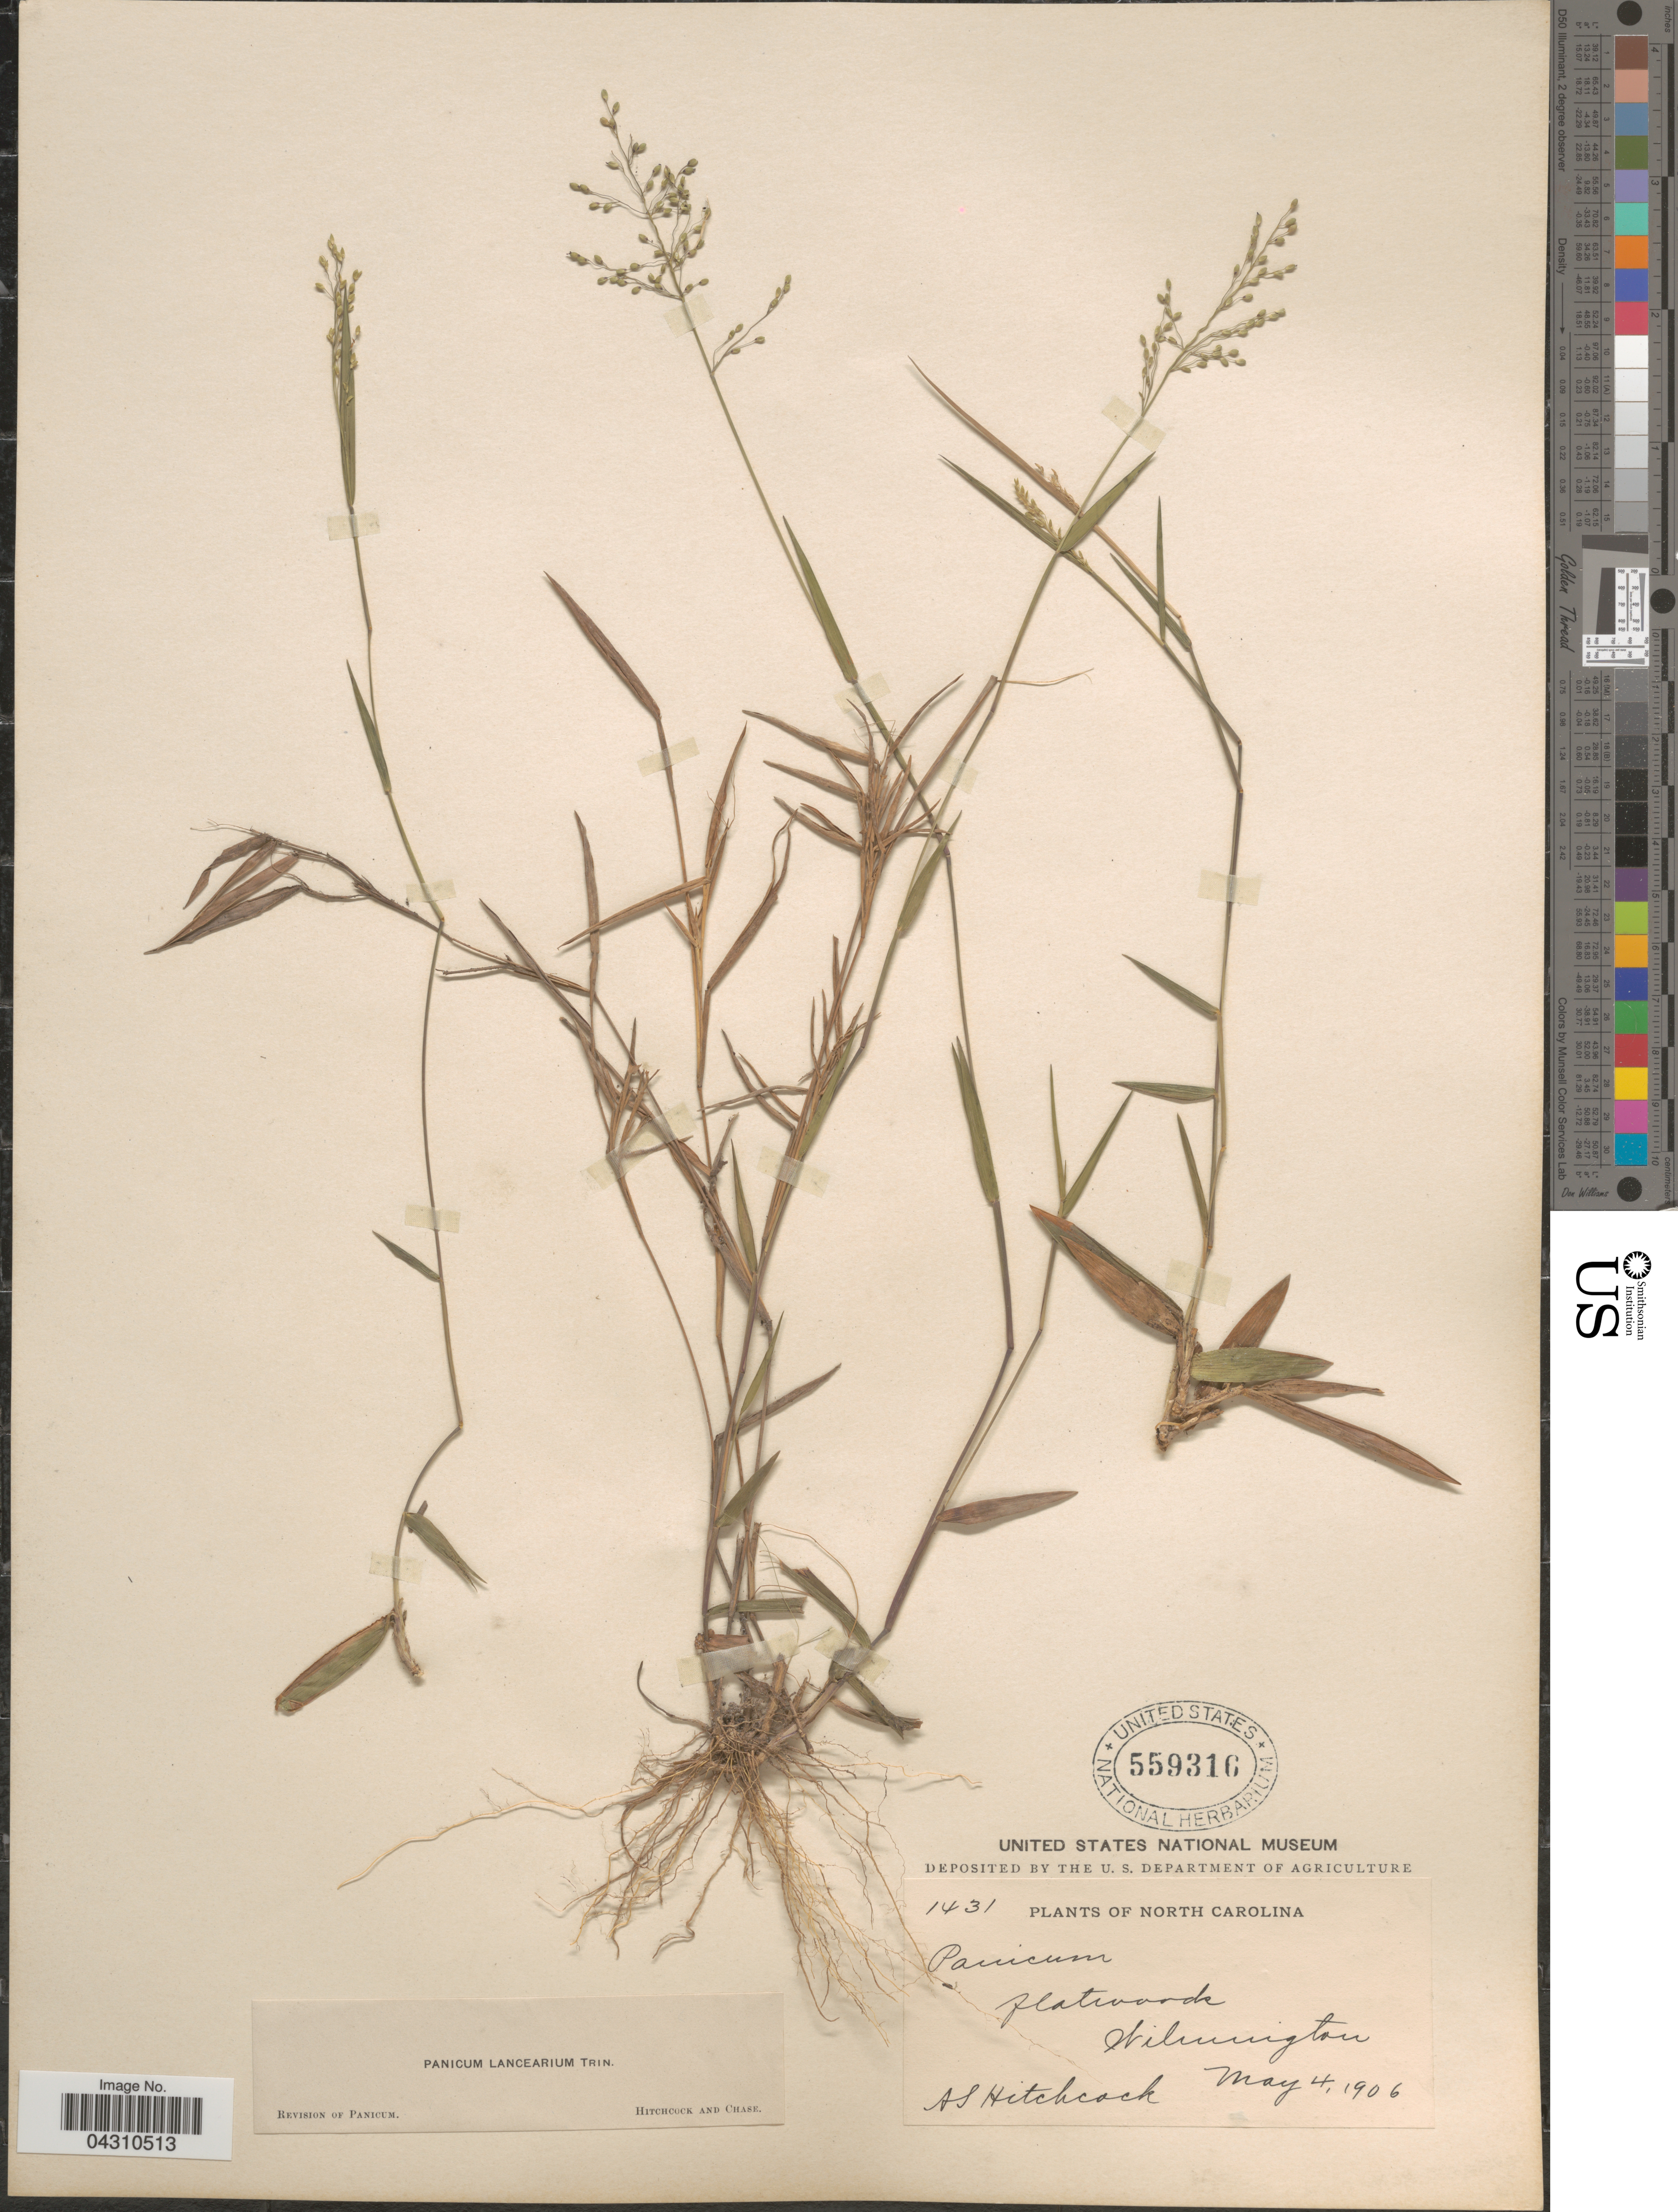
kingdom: Plantae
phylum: Tracheophyta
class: Liliopsida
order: Poales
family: Poaceae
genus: Dichanthelium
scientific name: Dichanthelium portoricense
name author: (Desv. ex Ham.) B.F. Hansen & Wunderlin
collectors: A. S. Hitchcock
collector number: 1431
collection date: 1906-05-04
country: United States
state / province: North Carolina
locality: Flatwoods. Wilmington.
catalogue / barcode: US 559316